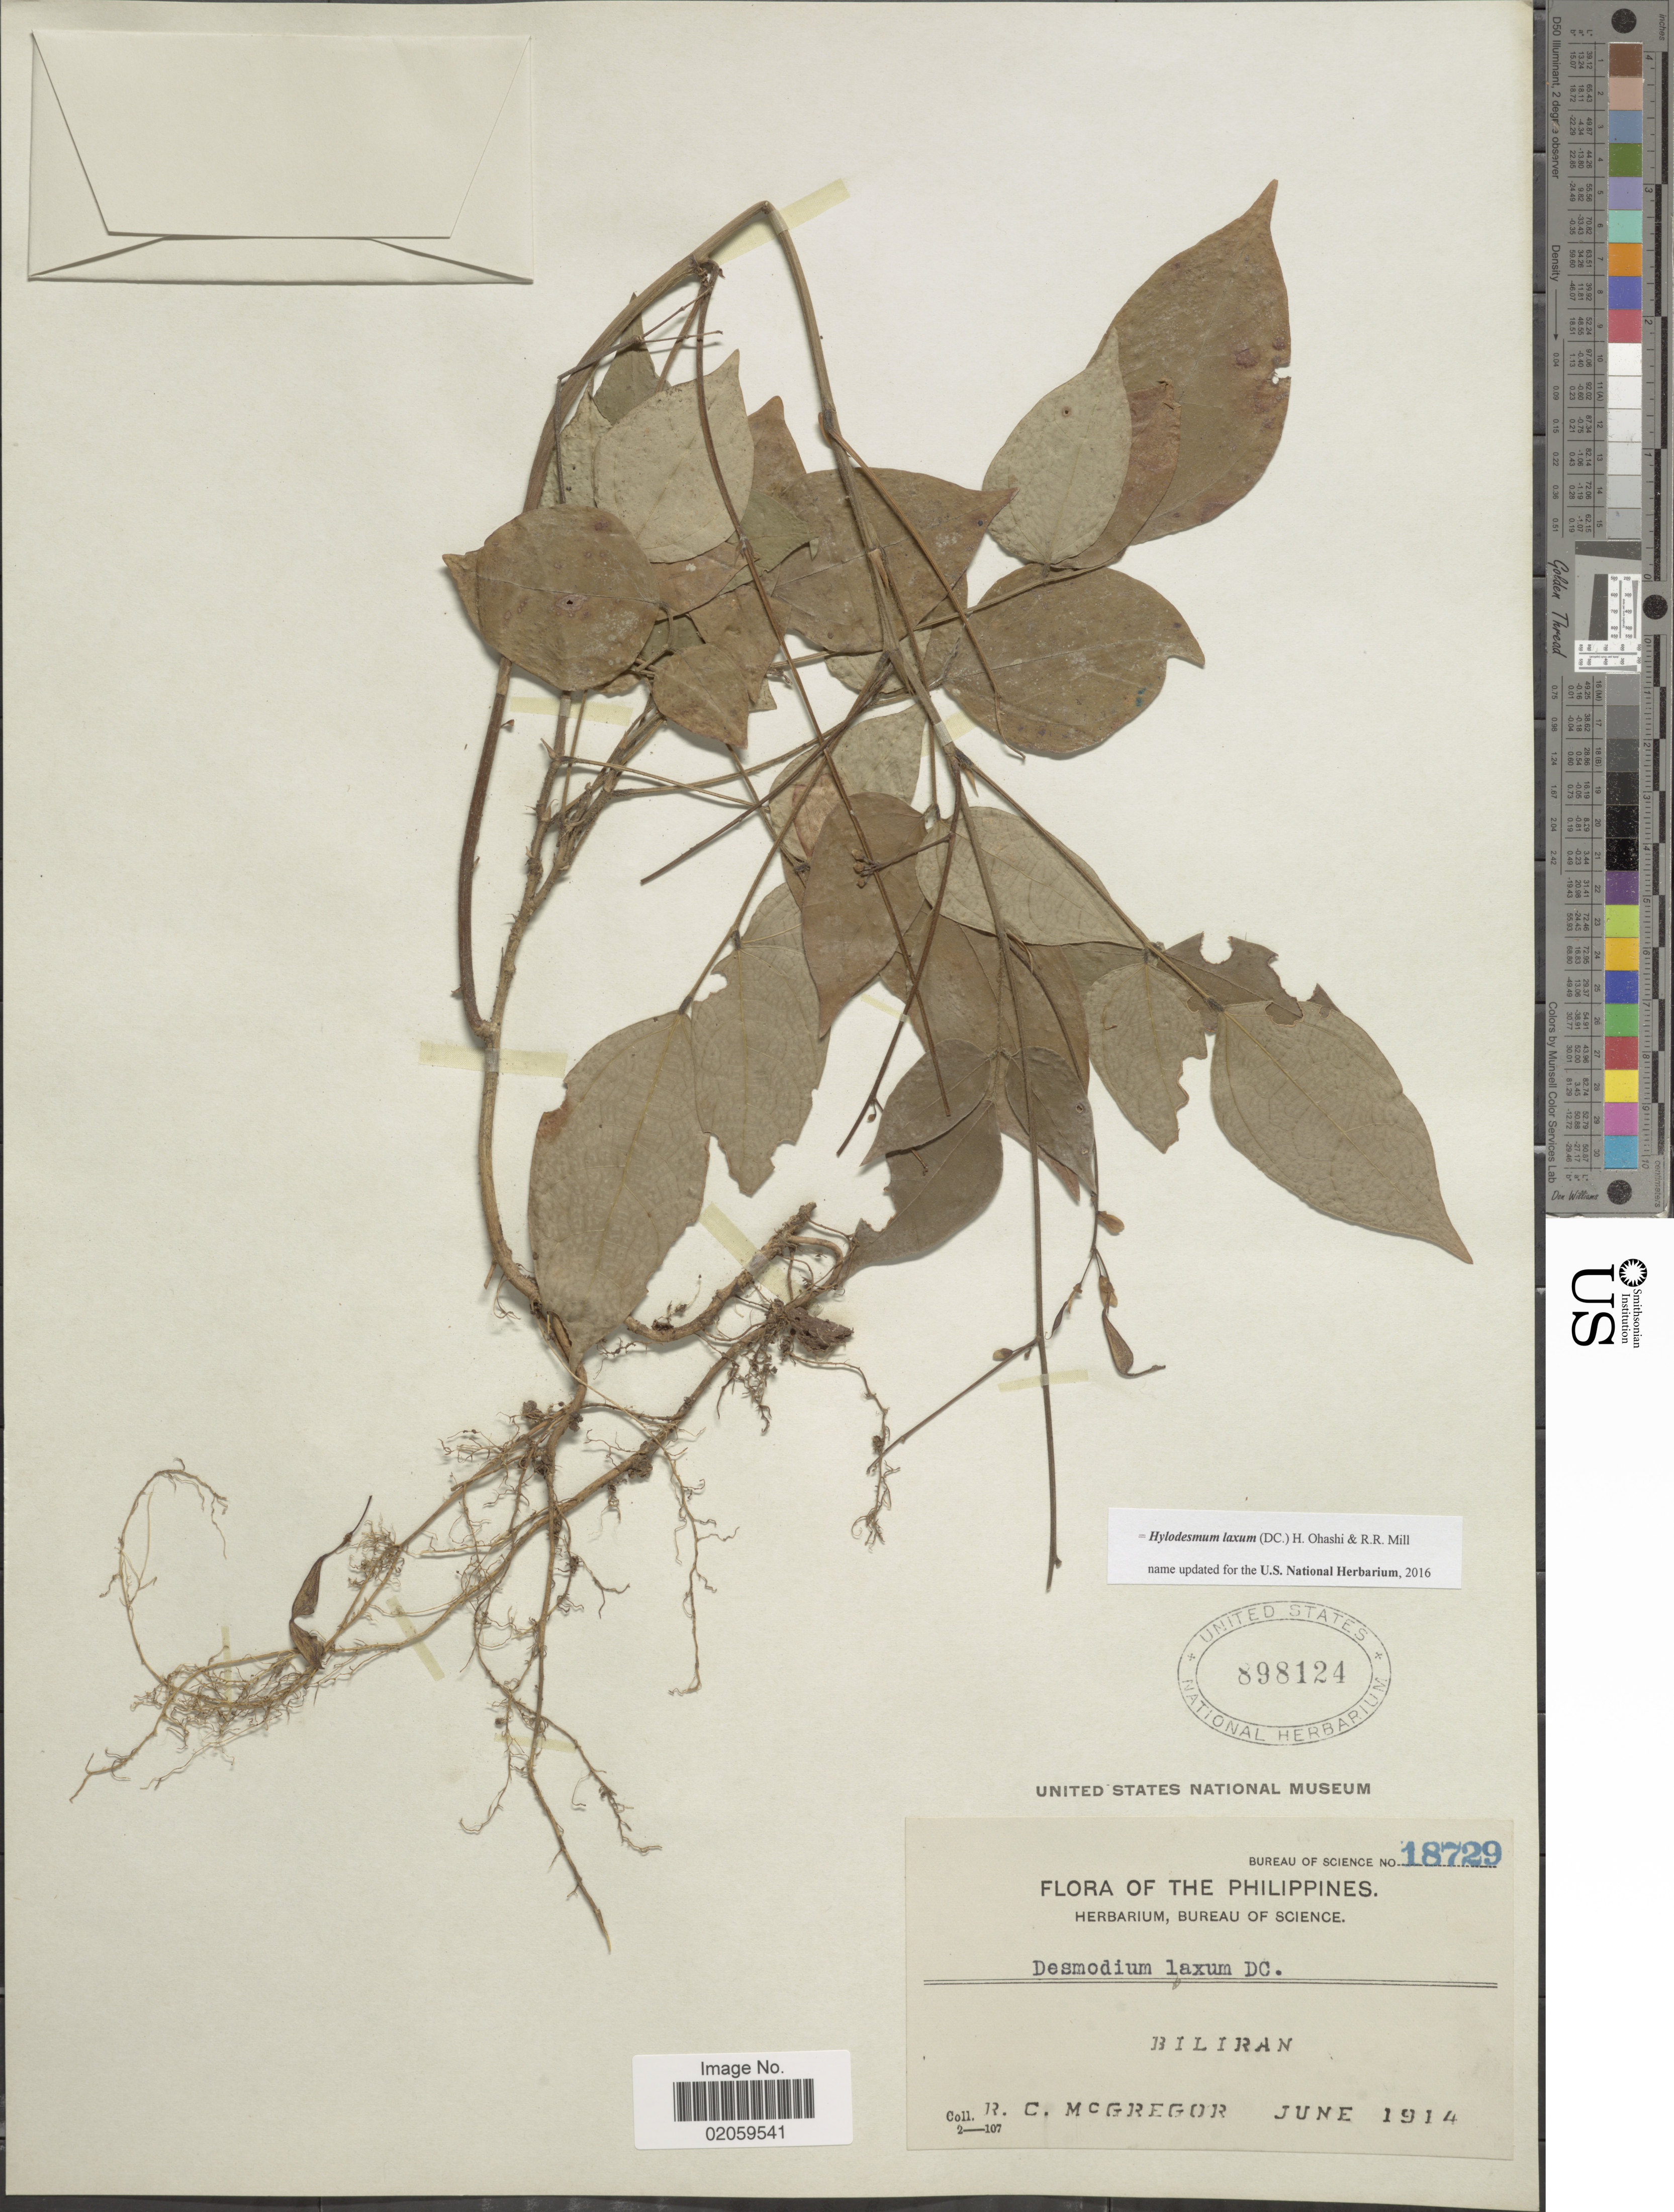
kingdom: Plantae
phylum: Tracheophyta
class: Magnoliopsida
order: Fabales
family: Fabaceae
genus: Hylodesmum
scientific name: Hylodesmum laxum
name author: (DC.) H. Ohashi & R.R. Mill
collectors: R. C. McGregor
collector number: Bureau of Science 18729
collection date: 1914-06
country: Philippines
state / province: Eastern Visayas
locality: Biliran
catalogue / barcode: US 898124